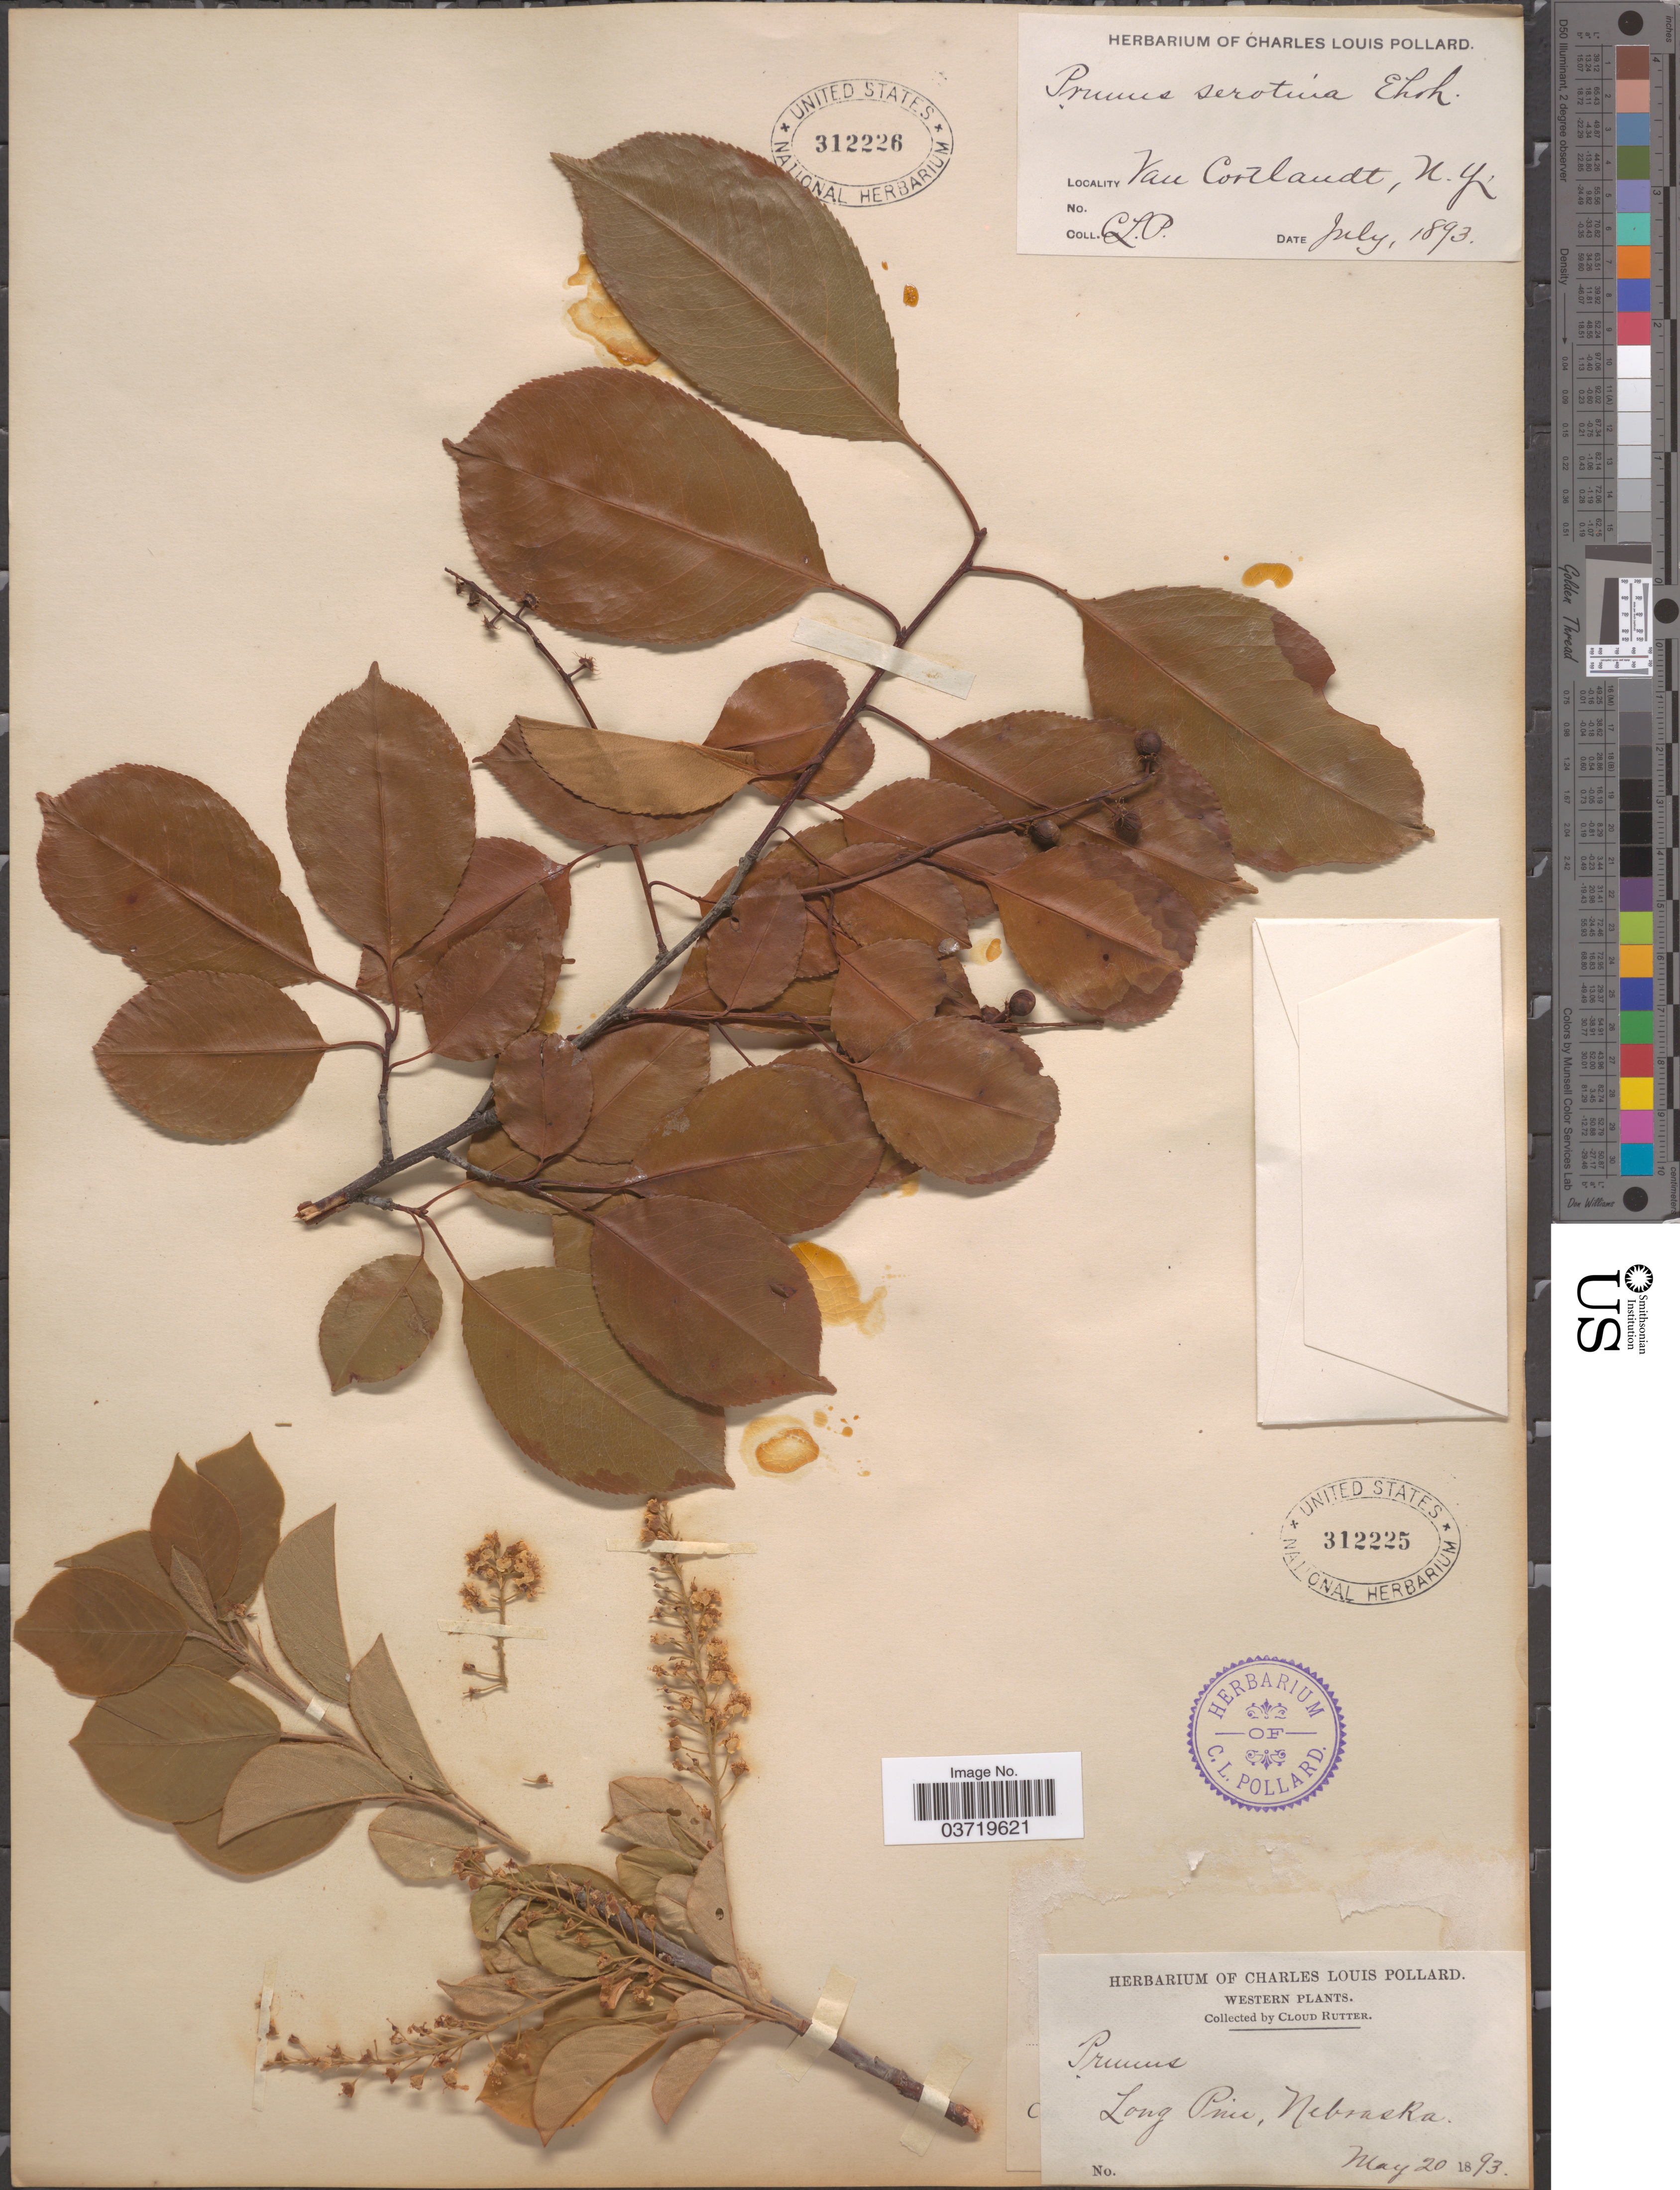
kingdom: Plantae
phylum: Tracheophyta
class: Magnoliopsida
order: Rosales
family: Rosaceae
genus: Prunus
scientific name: Prunus serotina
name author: Ehrh.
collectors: C. Rutter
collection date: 1893-05-20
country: United States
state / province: Nebraska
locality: Western. Long Pine.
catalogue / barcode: US 312225-2